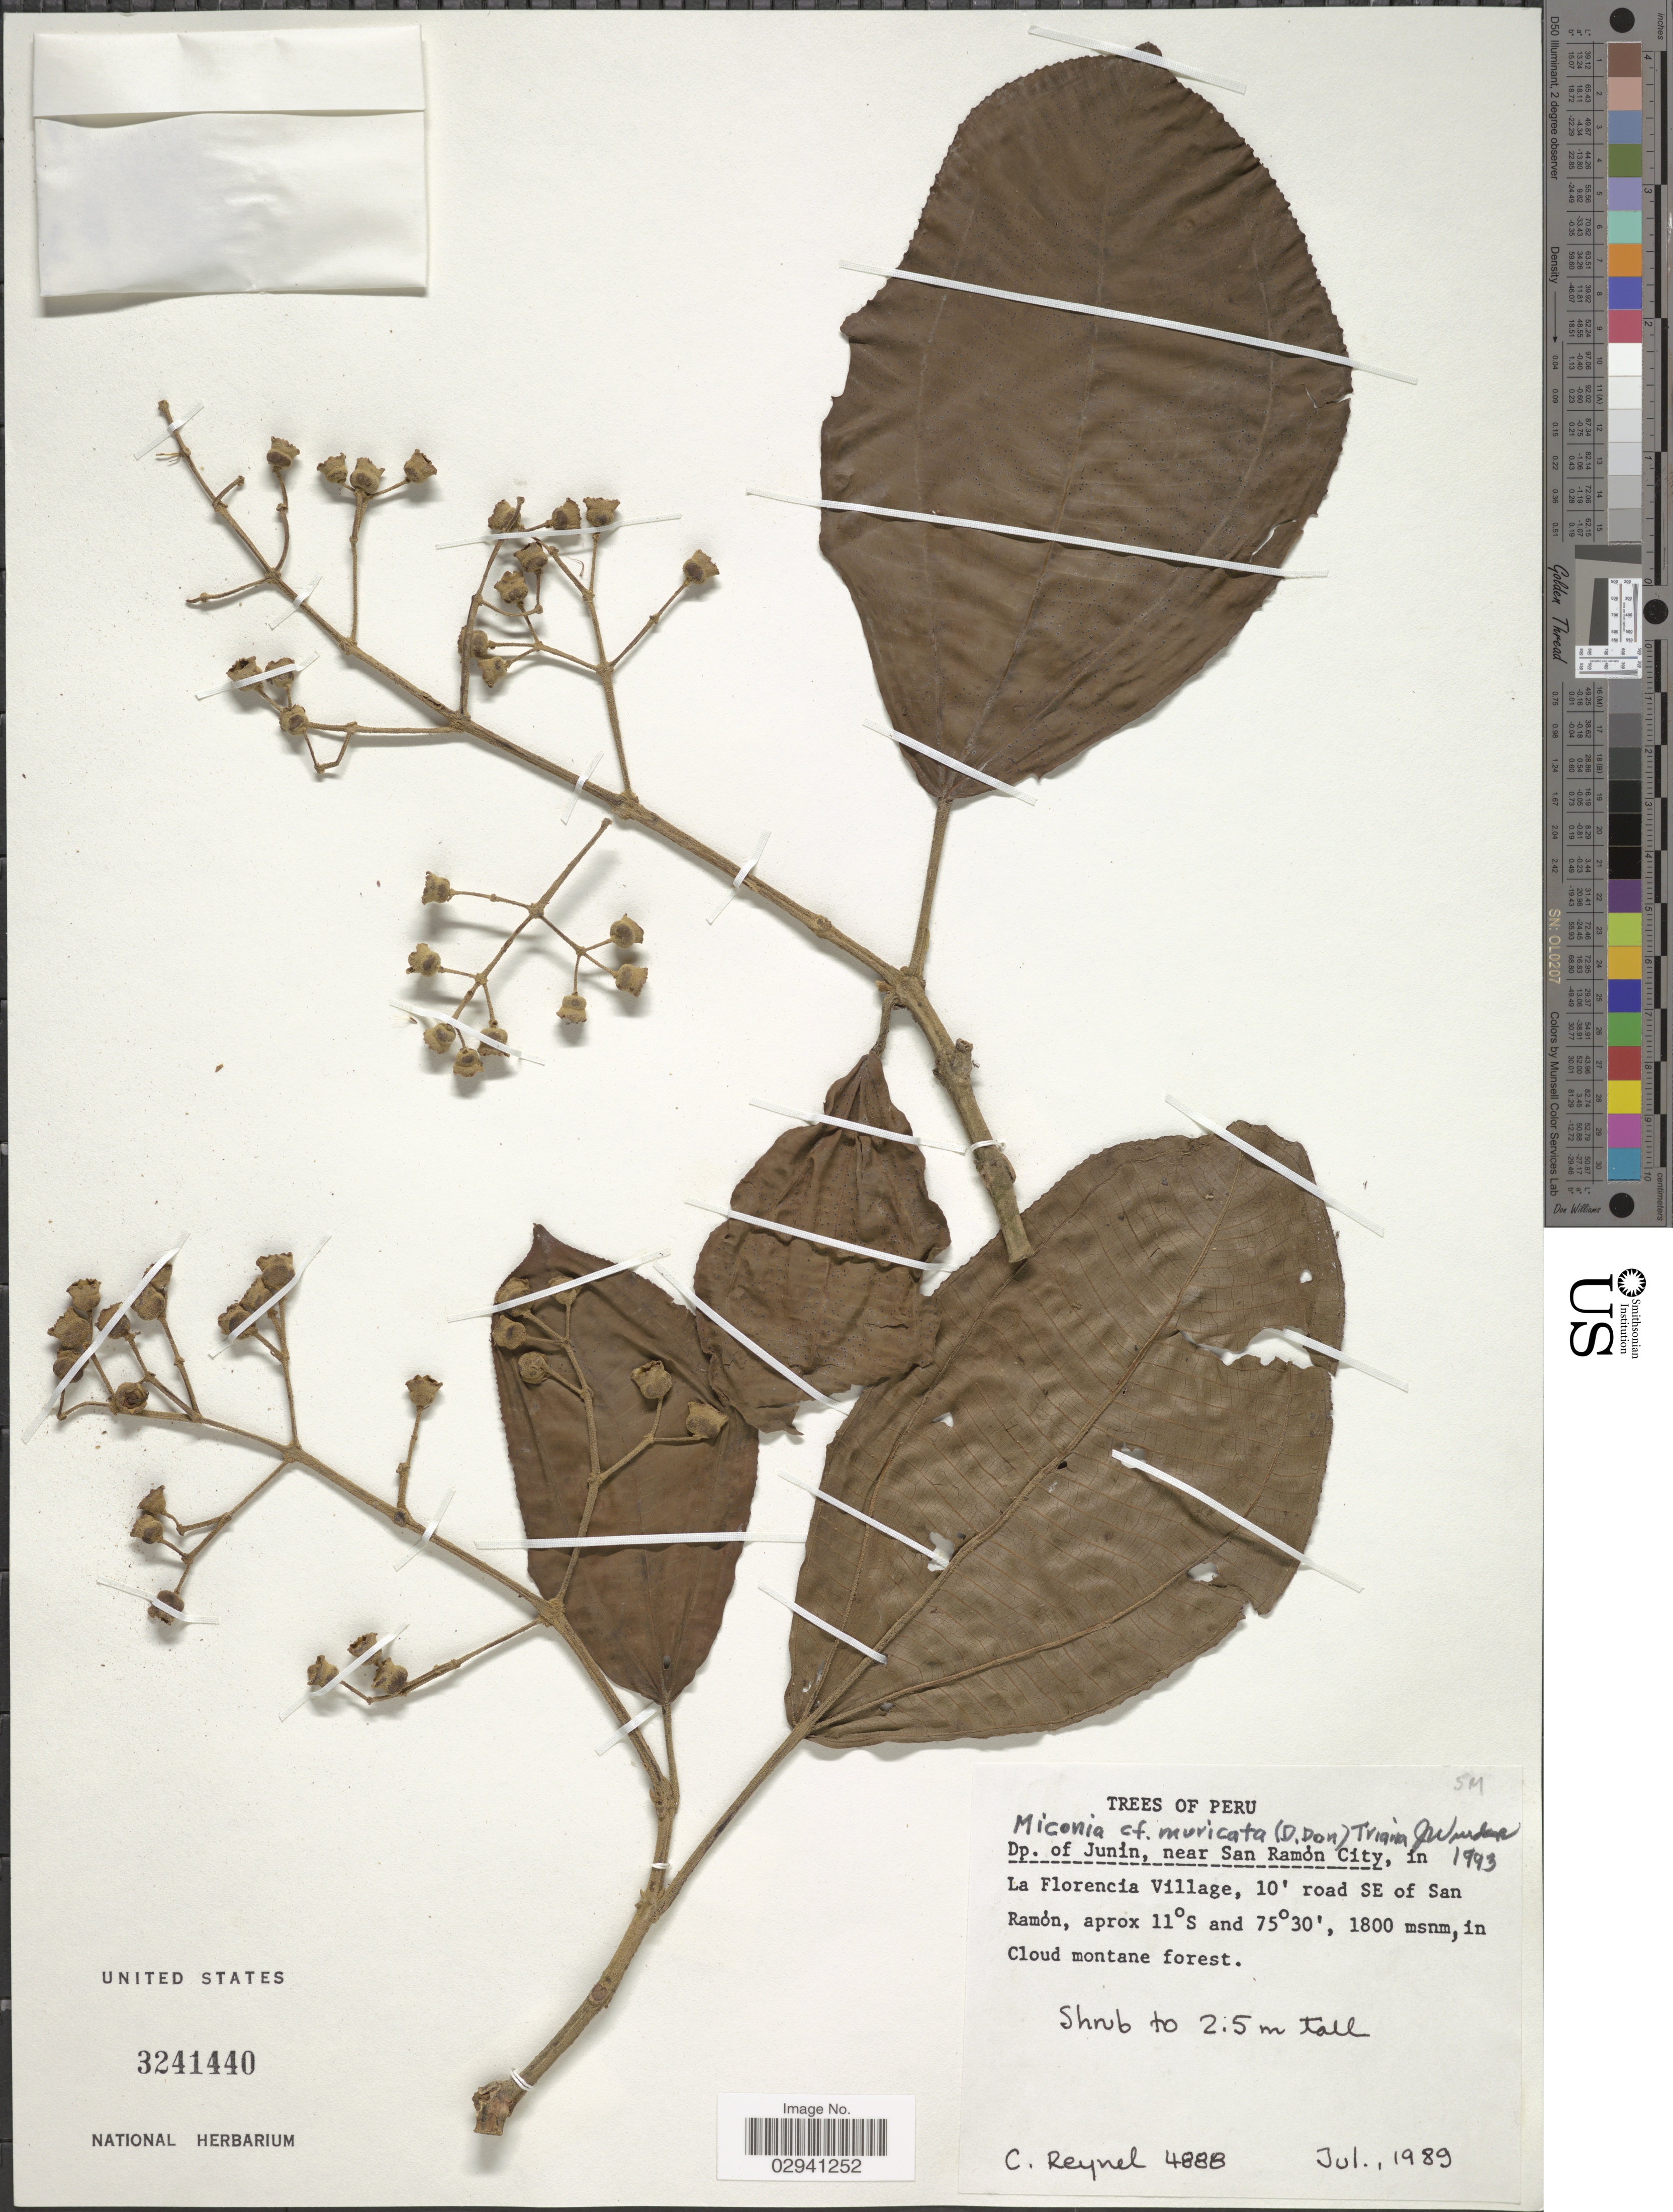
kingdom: Plantae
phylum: Tracheophyta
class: Magnoliopsida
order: Myrtales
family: Melastomataceae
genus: Miconia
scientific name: Miconia muricata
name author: (D. Don) Triana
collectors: C. Reynel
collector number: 4888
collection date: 1989-07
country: Peru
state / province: Junín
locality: Dp. of Junín, near San Ramón City, in La Florencia Village, 10' road SE of San Ramón.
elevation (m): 1800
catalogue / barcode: US 3241440